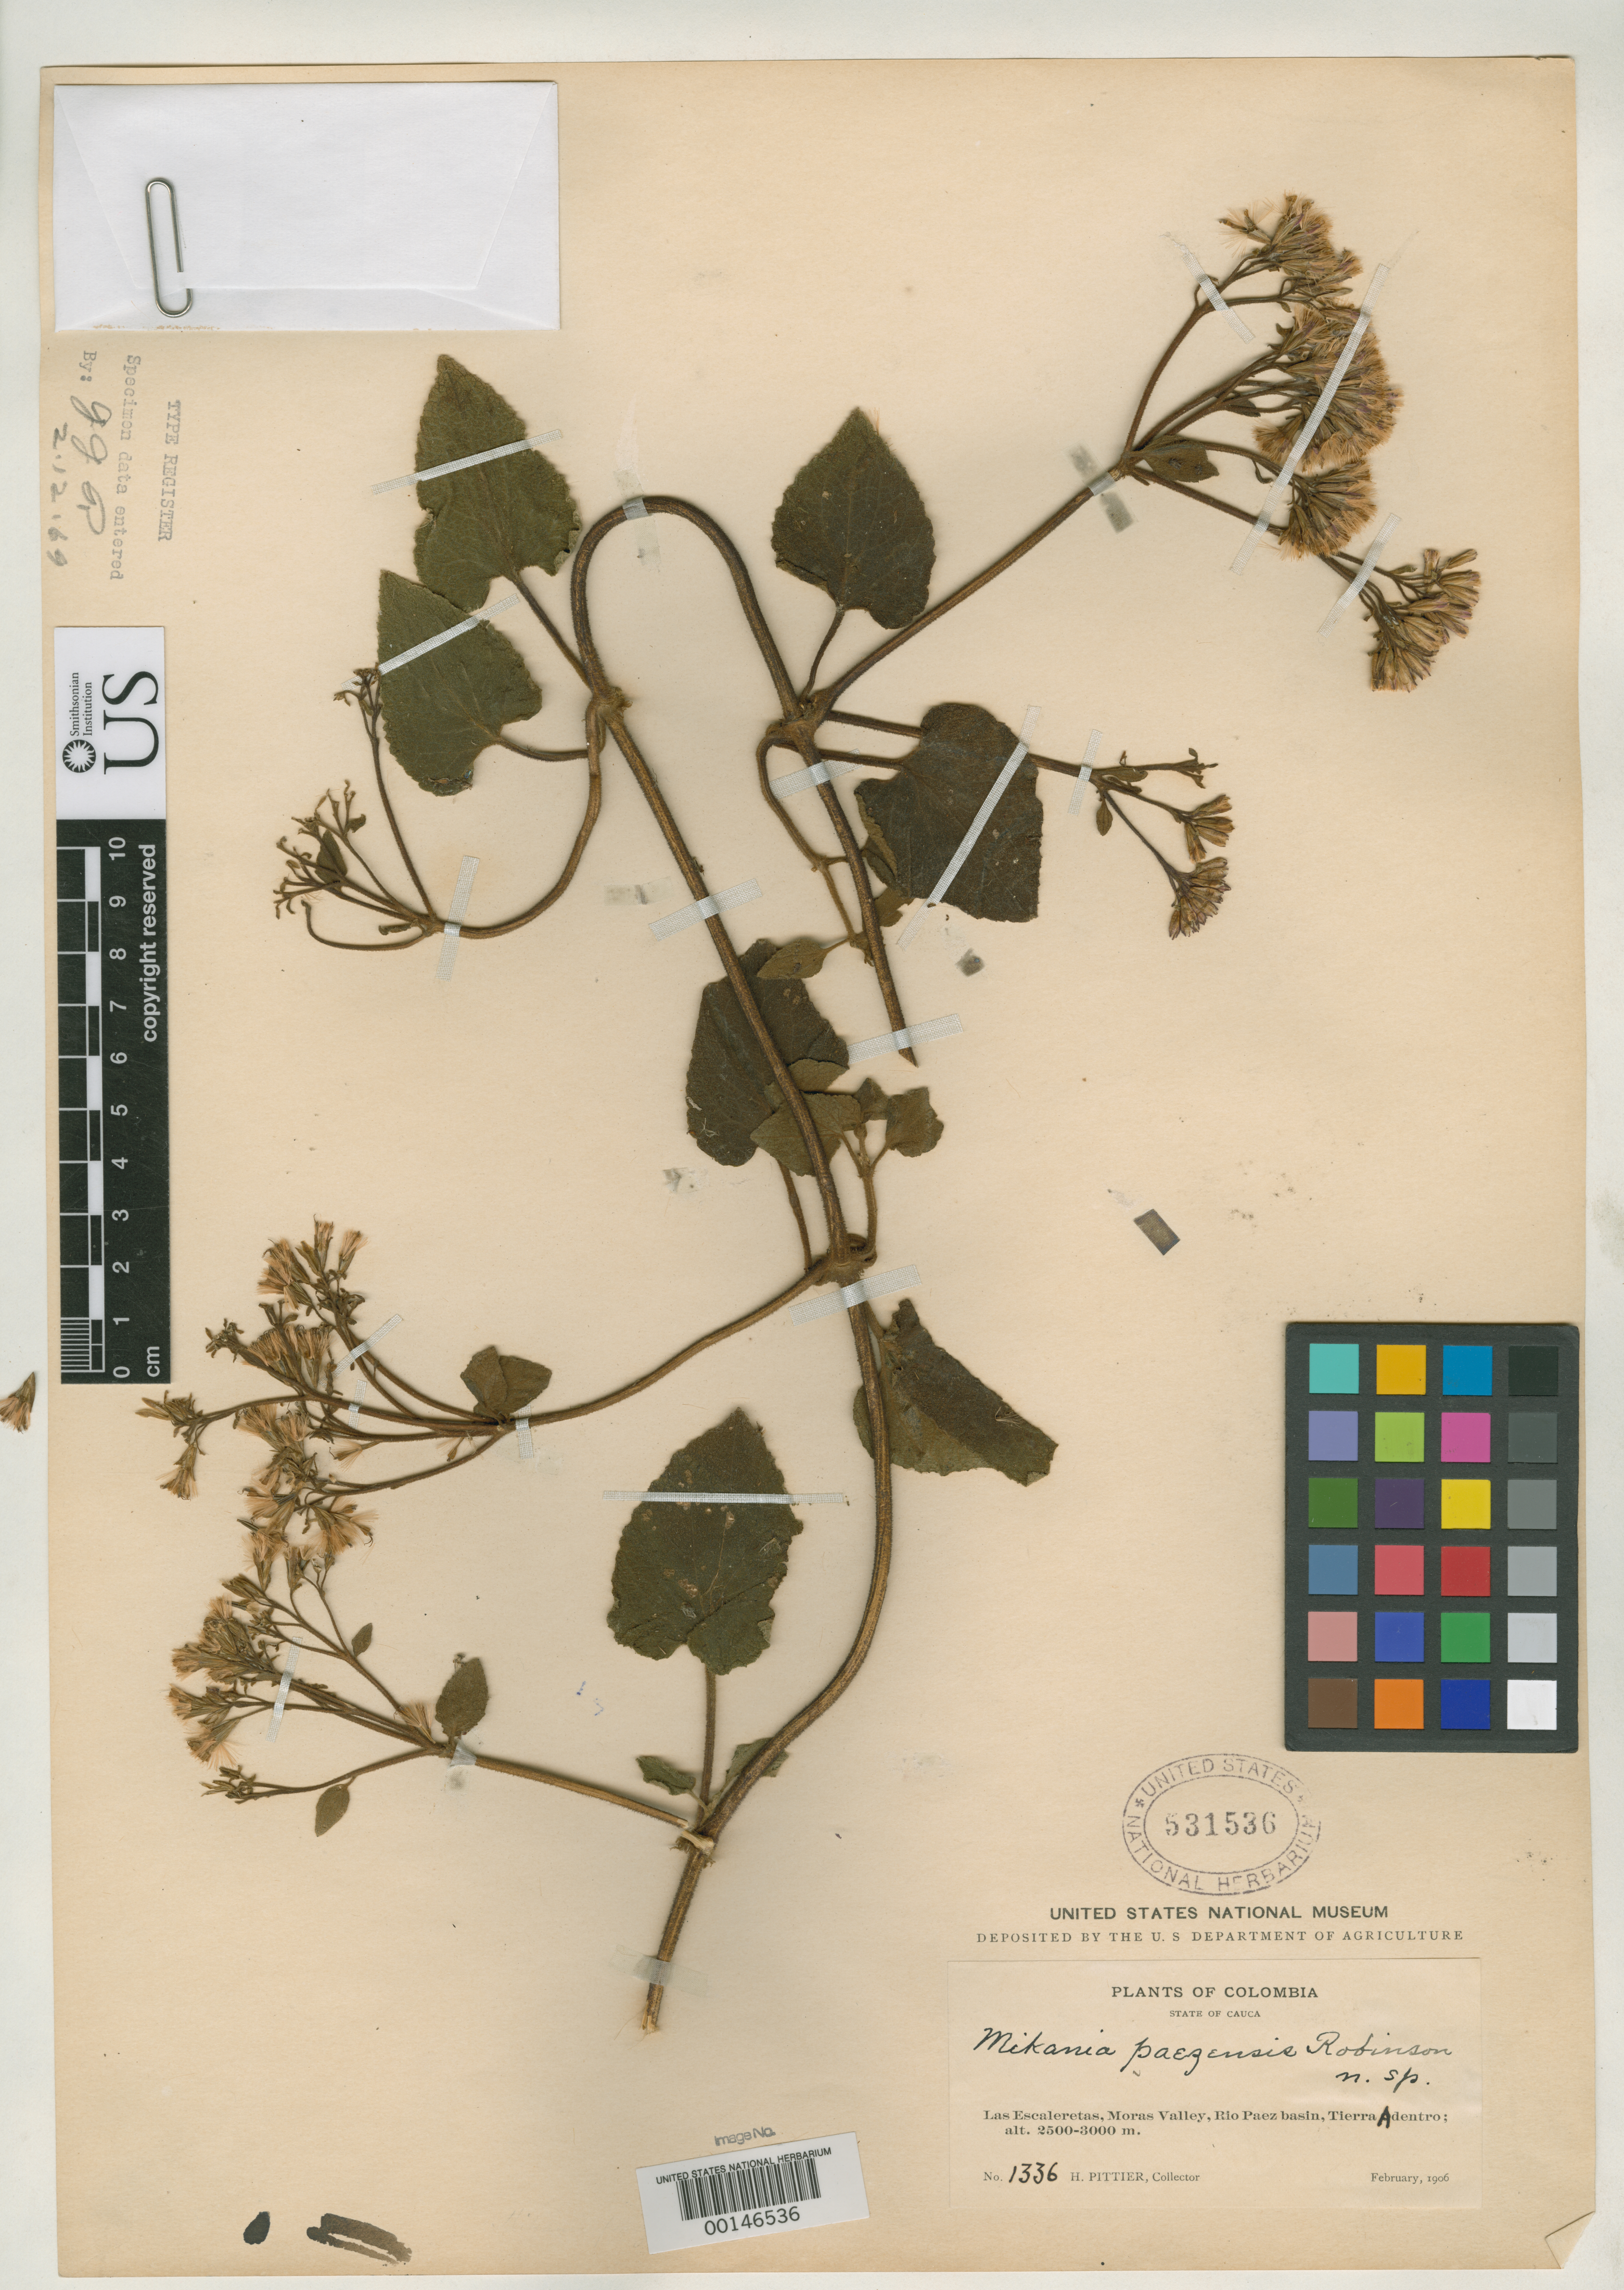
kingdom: Plantae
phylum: Tracheophyta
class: Magnoliopsida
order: Asterales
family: Asteraceae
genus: Mikania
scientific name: Mikania paezensis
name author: B.L. Rob.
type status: Holotype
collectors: H. F. Pittier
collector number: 1336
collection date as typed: Feb 1906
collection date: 1906-02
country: Colombia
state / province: Cauca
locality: Las Escaleratas, Moras Valley, Rio Paez Basin, Tierra Adentro.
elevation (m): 2500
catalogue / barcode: US 531536